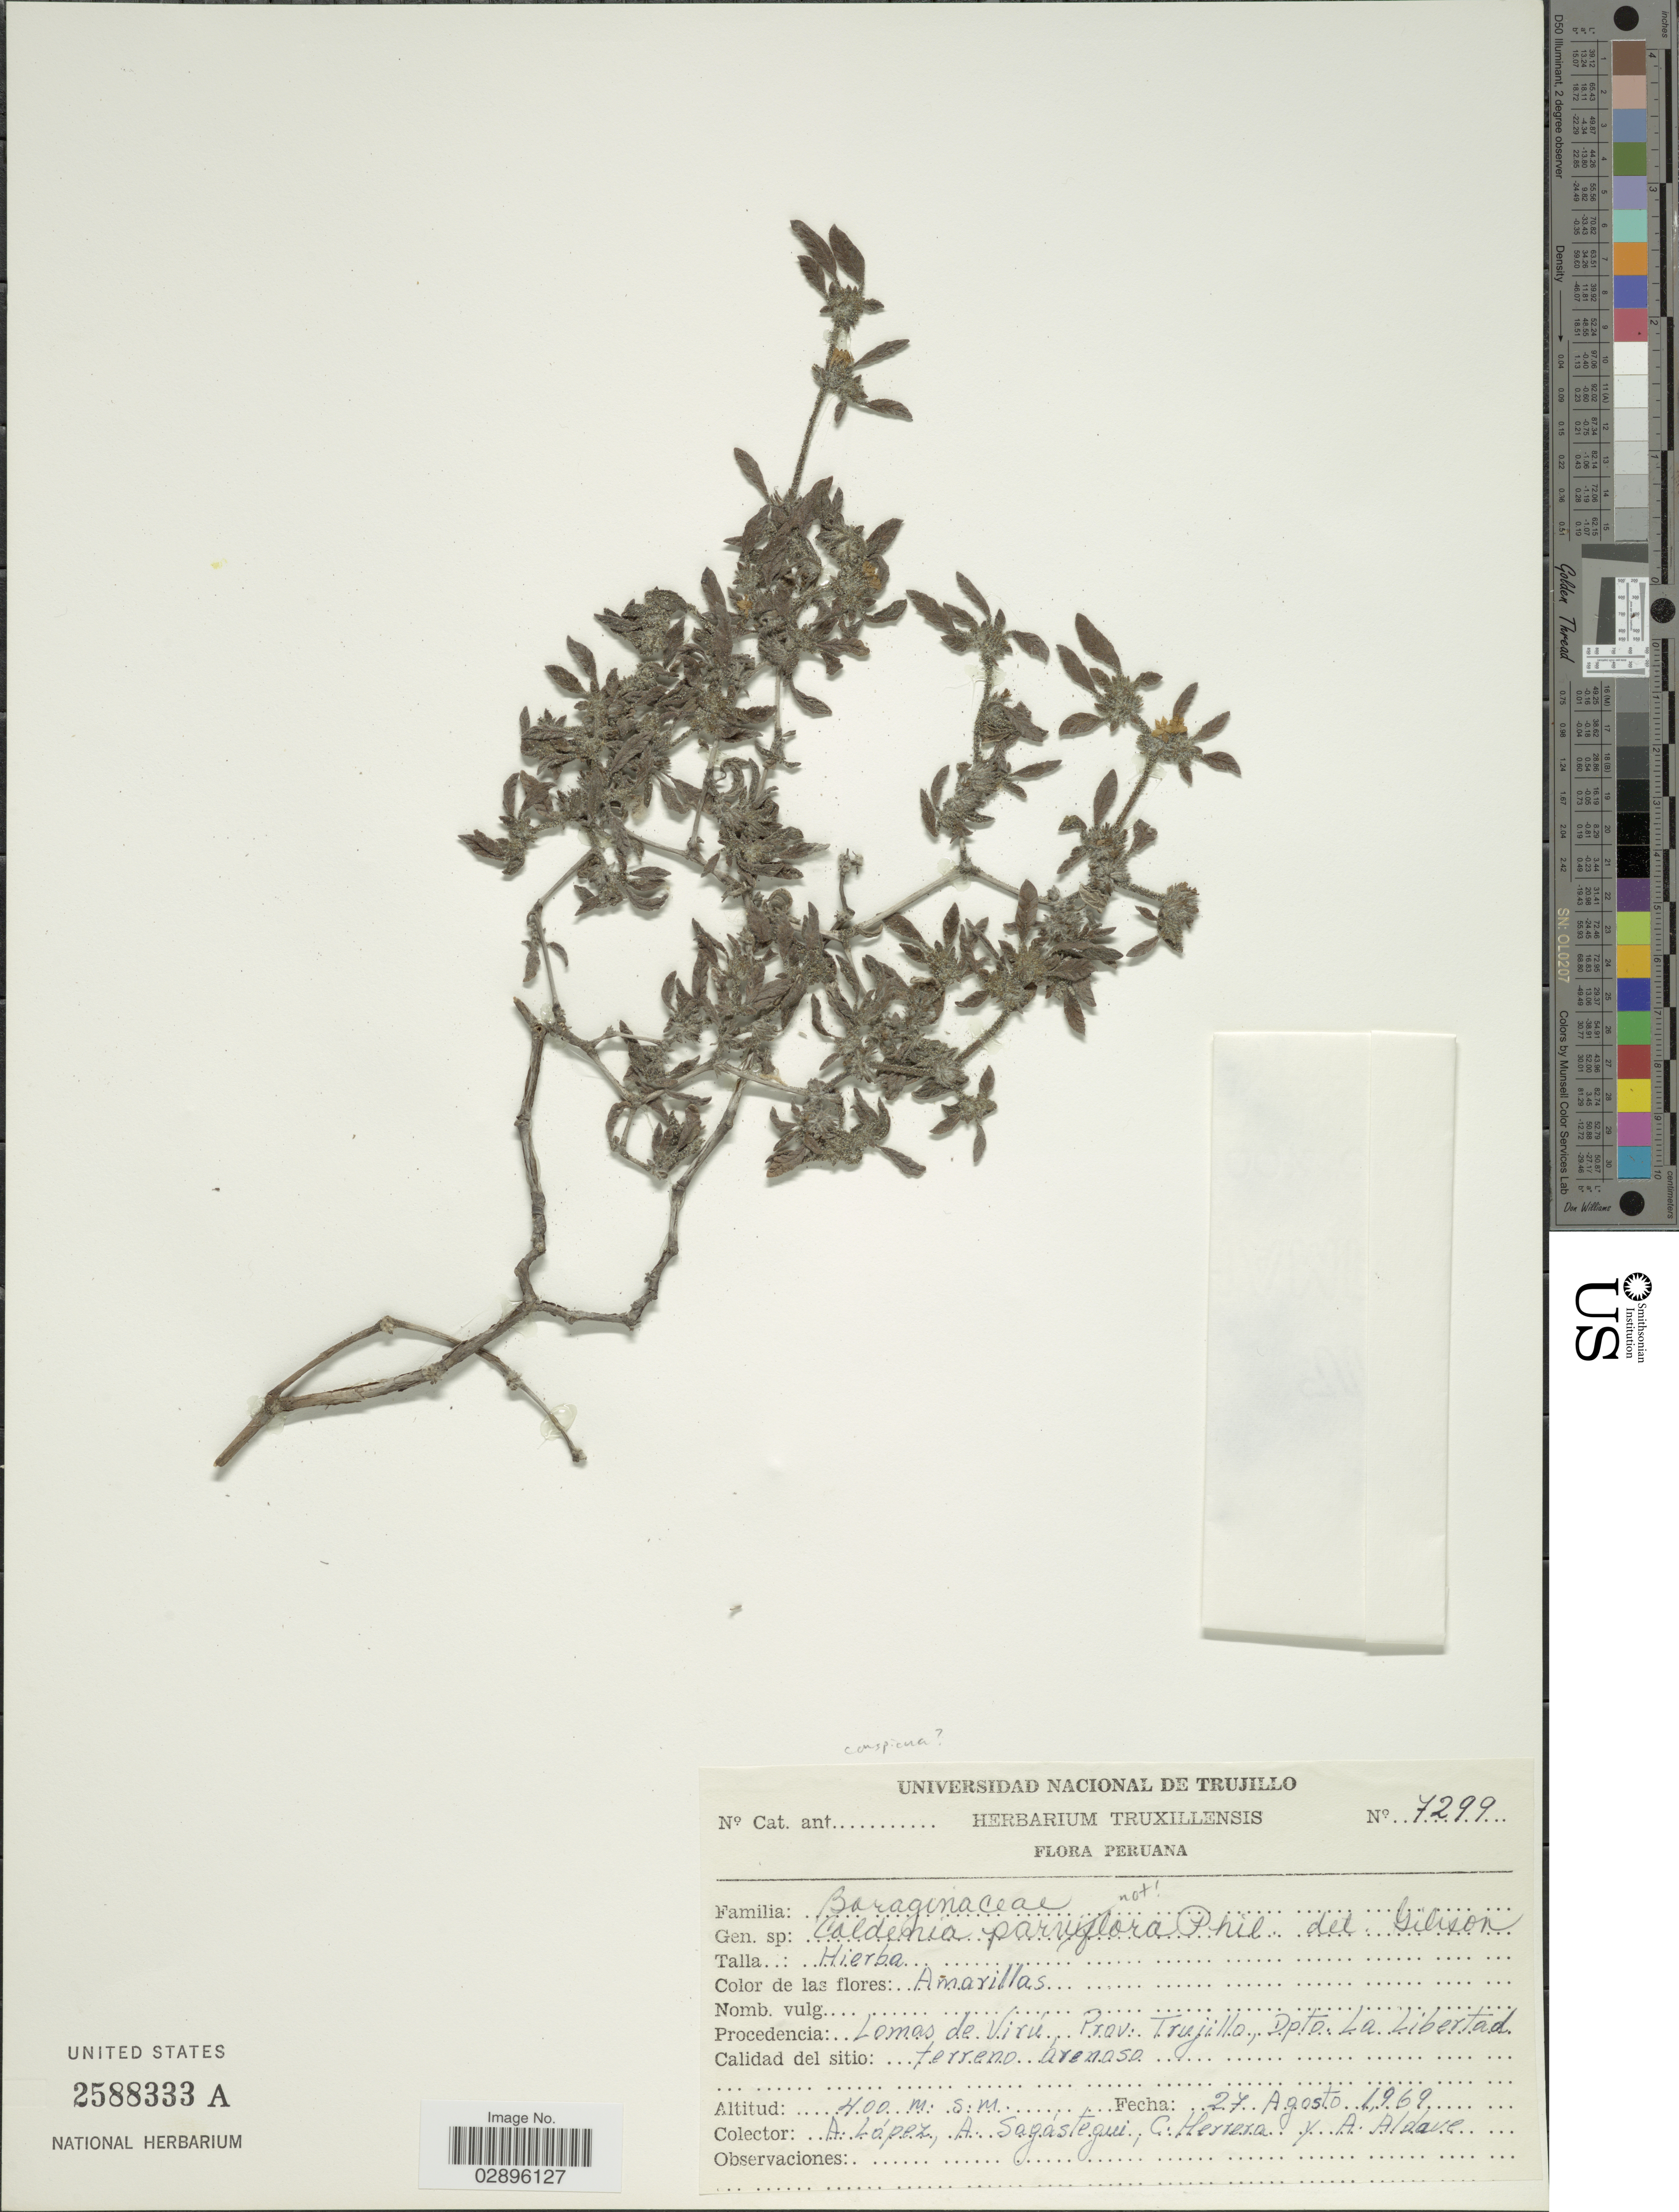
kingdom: Plantae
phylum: Tracheophyta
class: Magnoliopsida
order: Boraginales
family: Ehretiaceae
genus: Tiquilia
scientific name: Tiquilia sp.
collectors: A. López, A. Sagastegui, C. Herrera & A. Aldave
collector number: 7299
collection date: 1969-08-27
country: Peru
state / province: La Libertad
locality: Lomas de Virú. Prov. Trujillo, Dpto. La Libertad.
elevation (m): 400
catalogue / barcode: US 2588333A